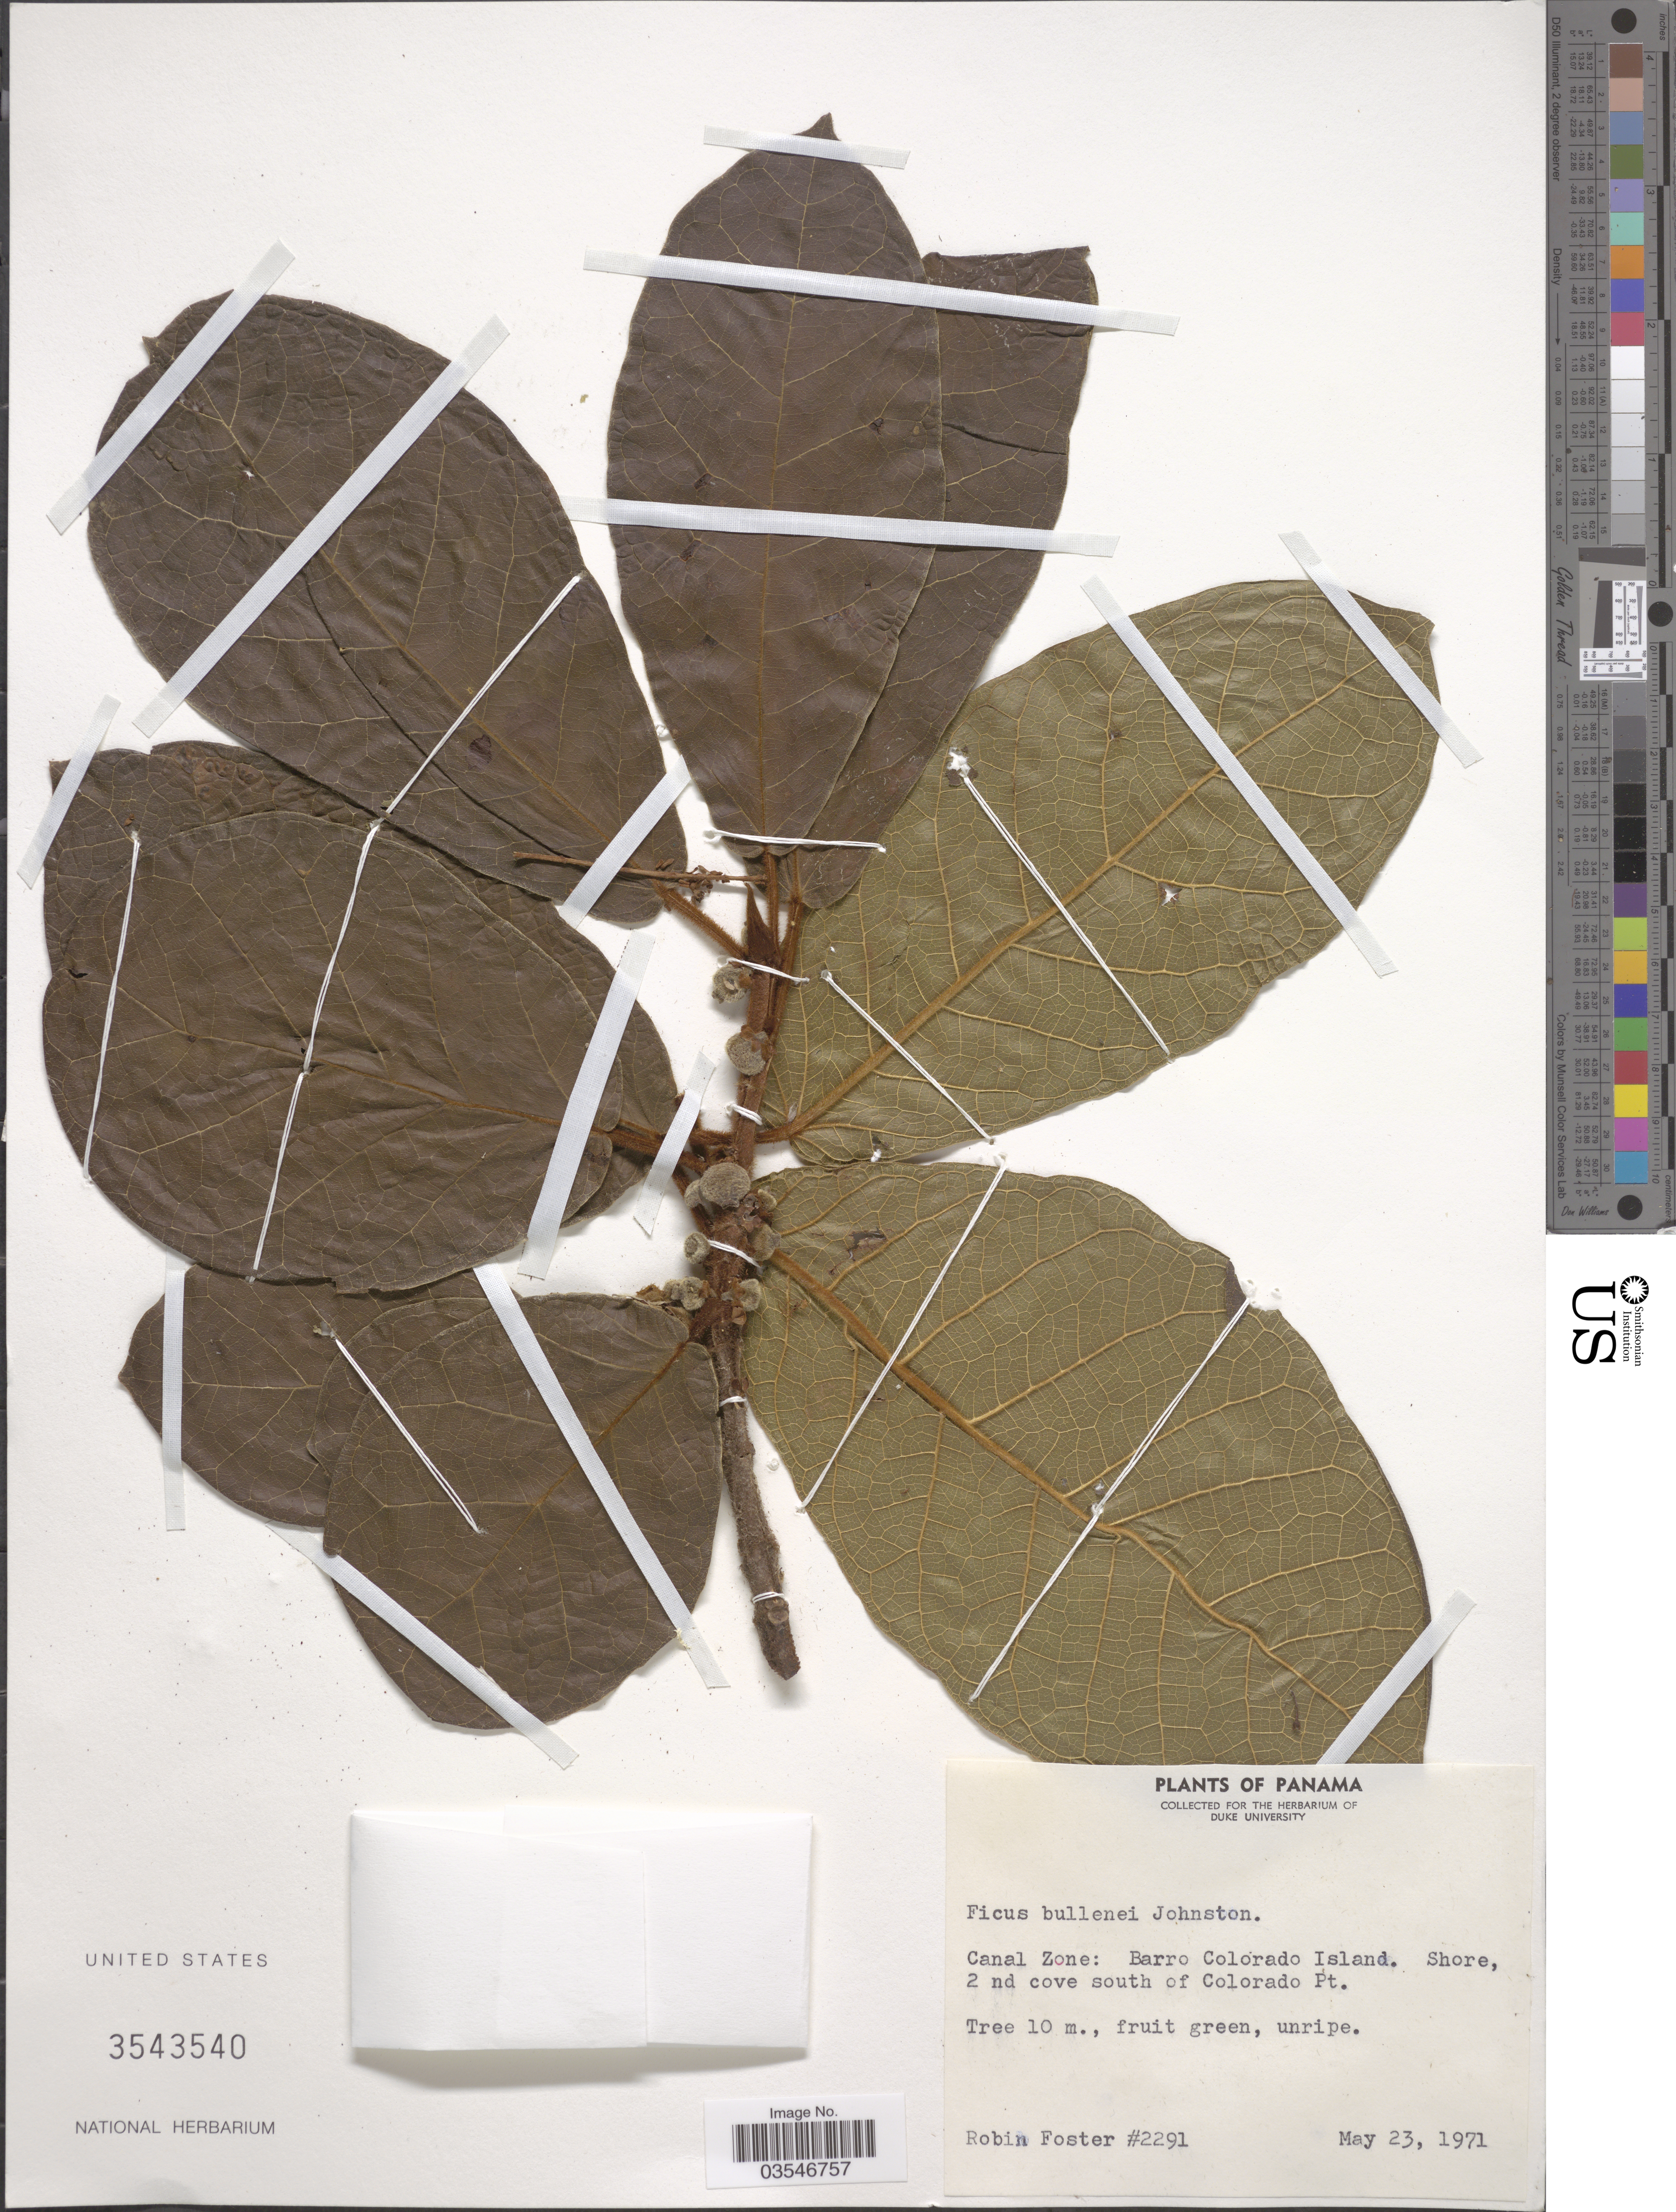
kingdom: Plantae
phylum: Tracheophyta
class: Magnoliopsida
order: Rosales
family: Moraceae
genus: Ficus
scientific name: Ficus bullenei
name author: I.M. Johnst.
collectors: R. B. Foster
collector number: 2291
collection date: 1971-05-23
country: Panama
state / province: Panamá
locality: Canal Zone: Barro Colorado Island. Shore 2nd cove south of Colorado Pt.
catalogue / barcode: US 3543540